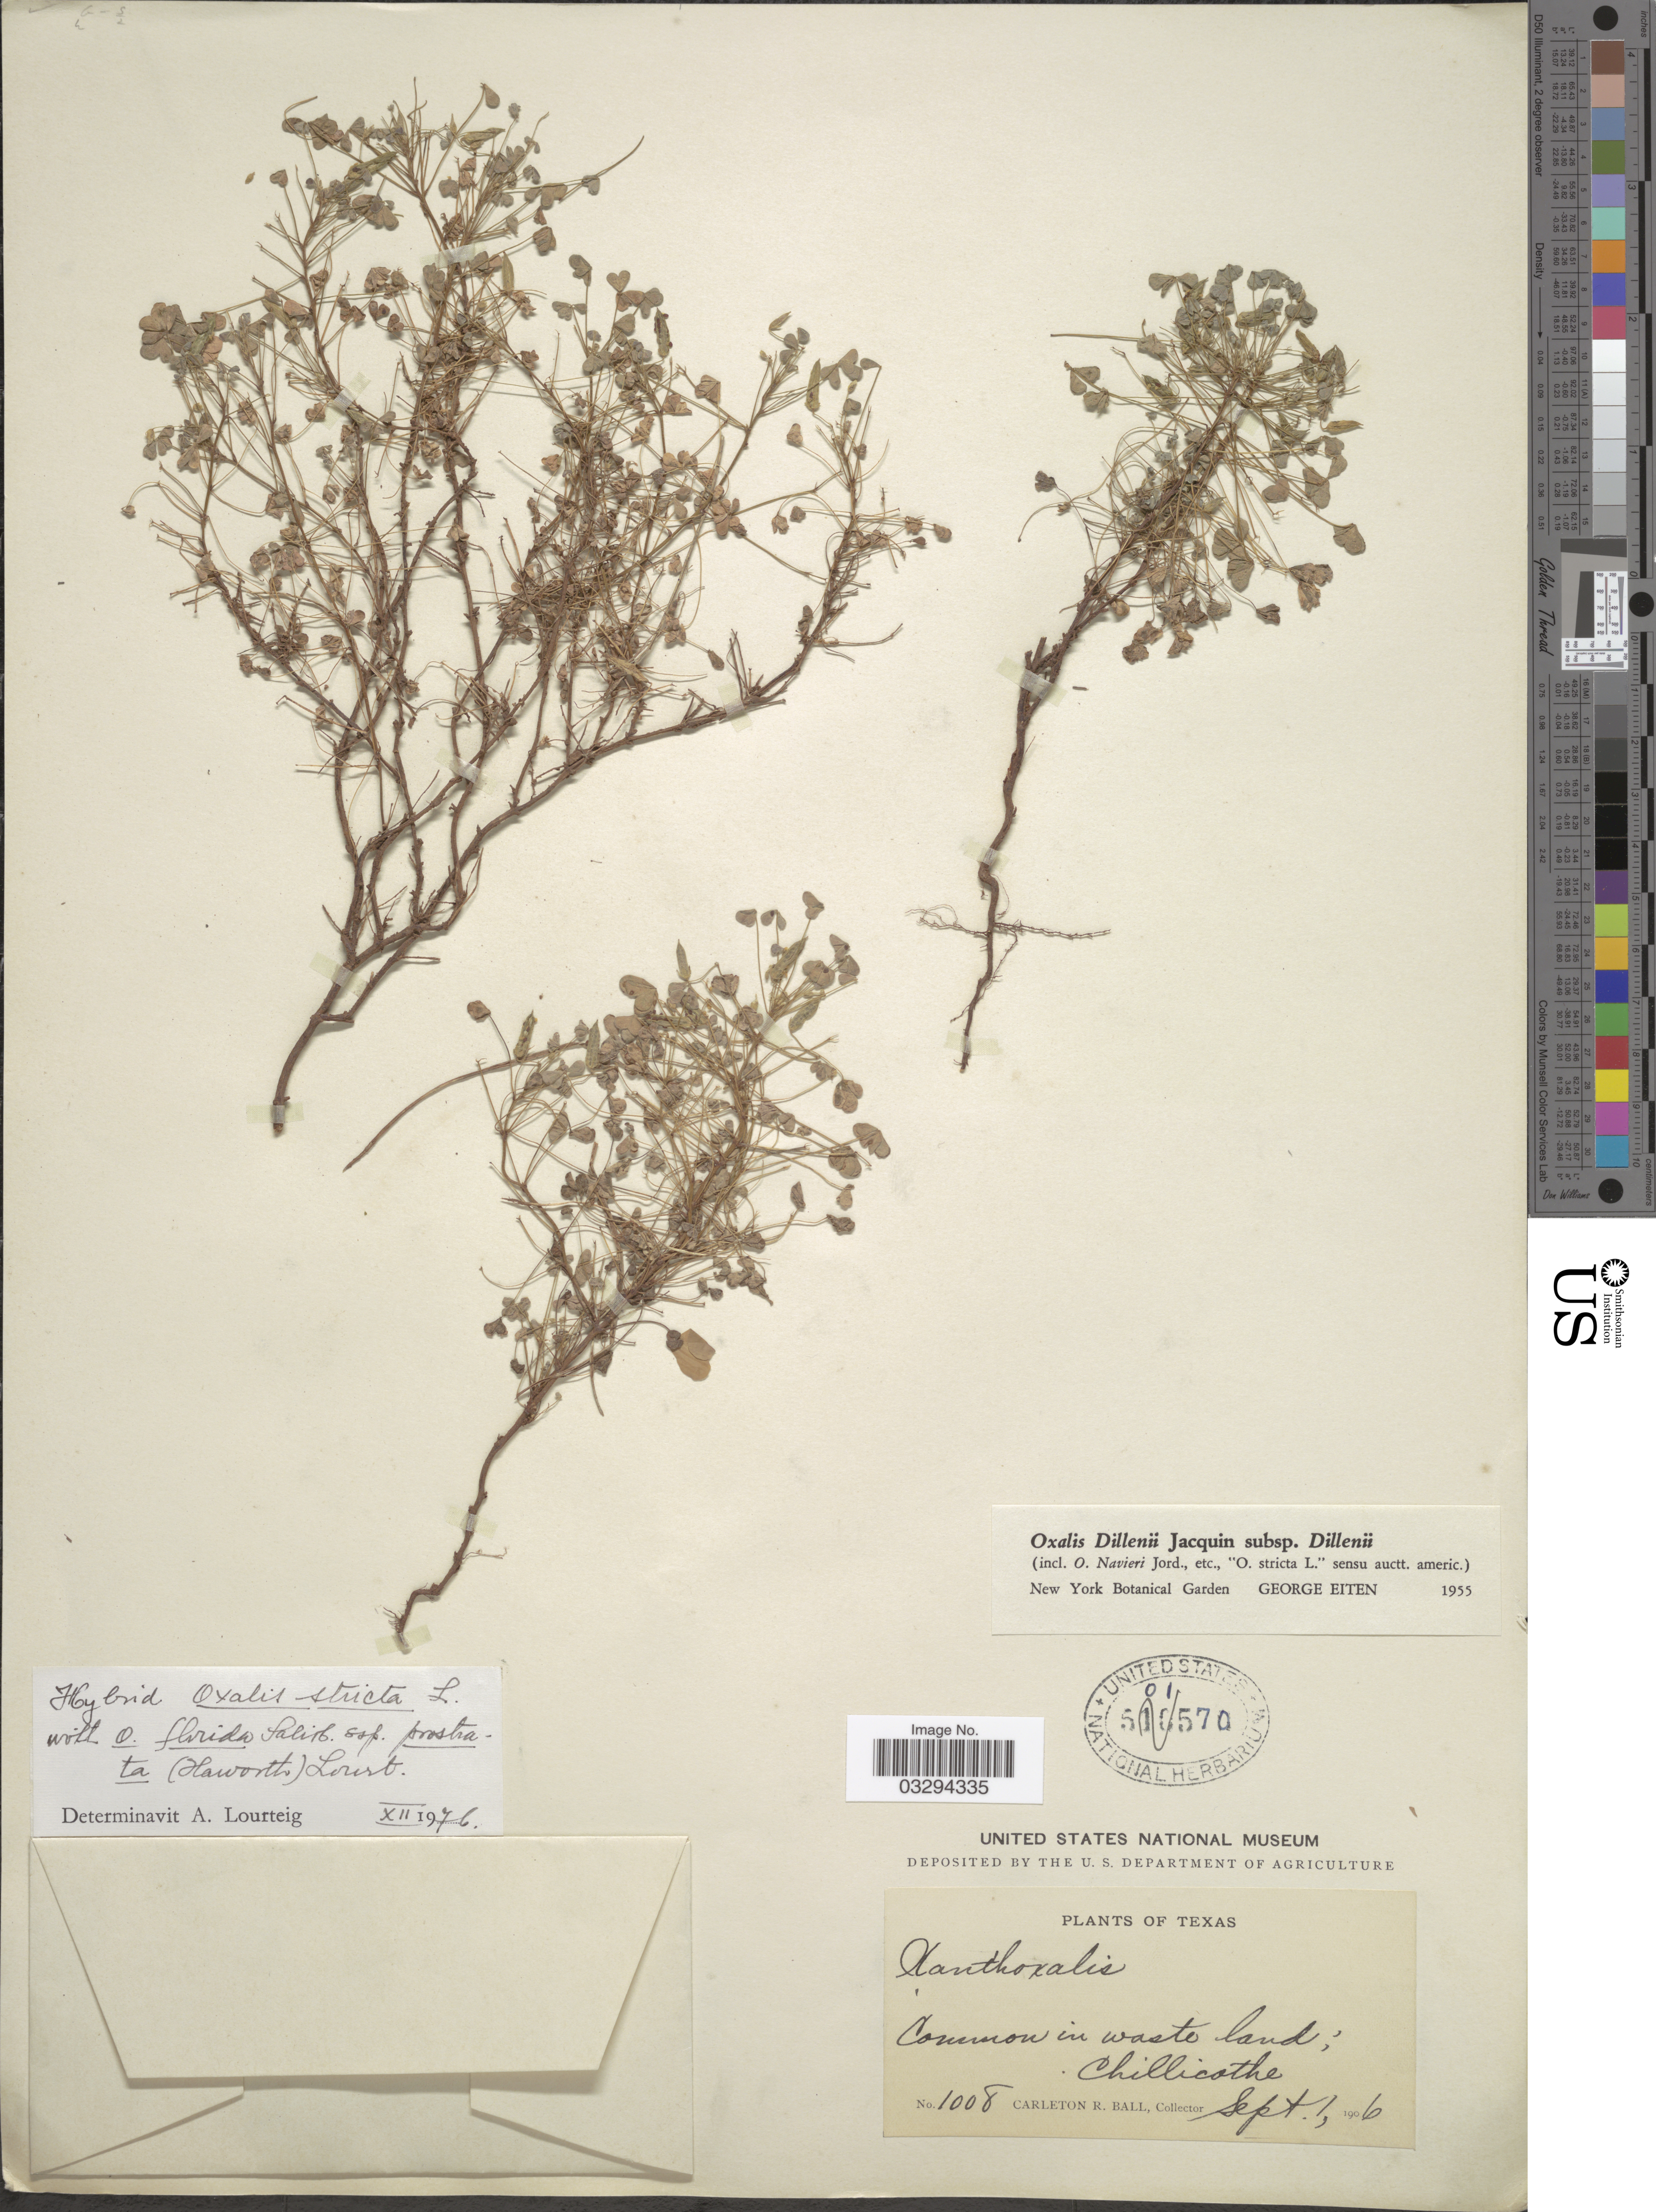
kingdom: Plantae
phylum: Tracheophyta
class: Magnoliopsida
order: Oxalidales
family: Oxalidaceae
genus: Oxalis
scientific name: Oxalis florida subsp. prostrata x O. stricta L.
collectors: C. R. Ball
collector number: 1008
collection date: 1906-09-01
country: United States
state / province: Texas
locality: Chillicothe.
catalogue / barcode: US 501570